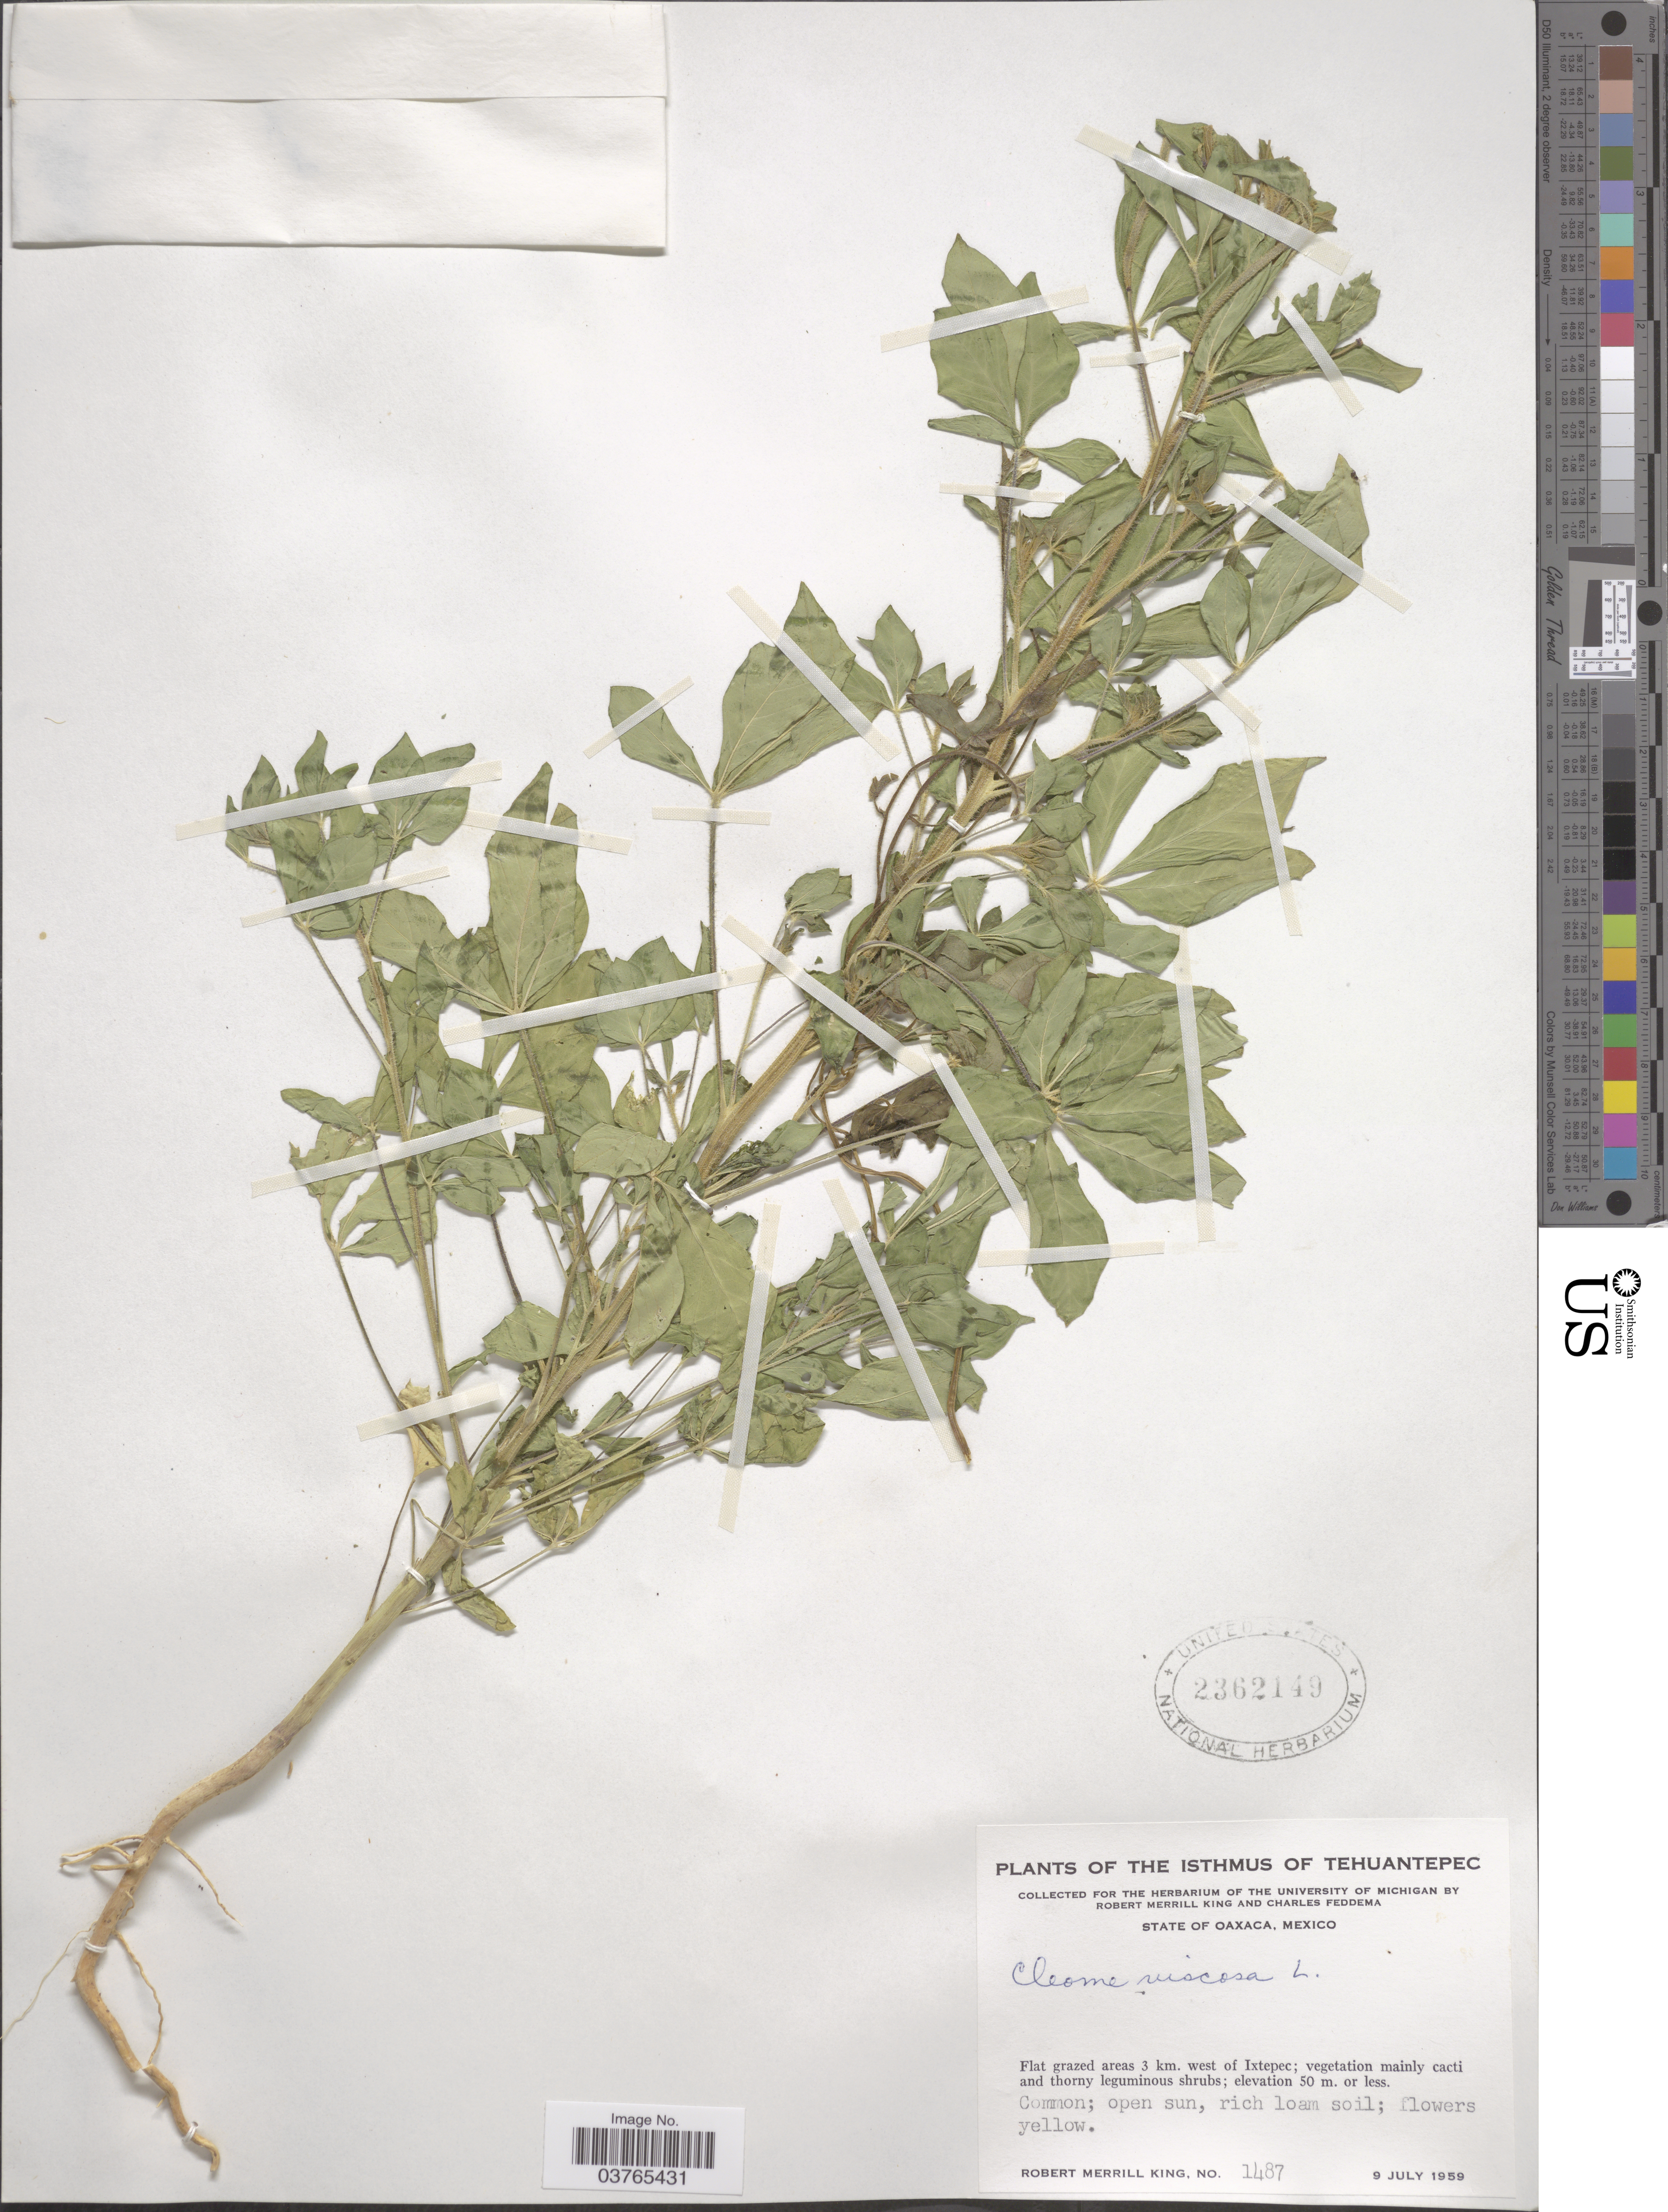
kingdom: Plantae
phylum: Tracheophyta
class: Magnoliopsida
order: Brassicales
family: Cleomaceae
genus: Arivela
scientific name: Arivela viscosa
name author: (L.) Raf.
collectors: R. M. King & C. Feddema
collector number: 1487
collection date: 1959-07-09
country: Mexico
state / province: Oaxaca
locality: The Isthmus of Tehuantepec. Flat grazed areas 3 km. of Ixtepec.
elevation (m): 50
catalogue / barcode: US 2362149